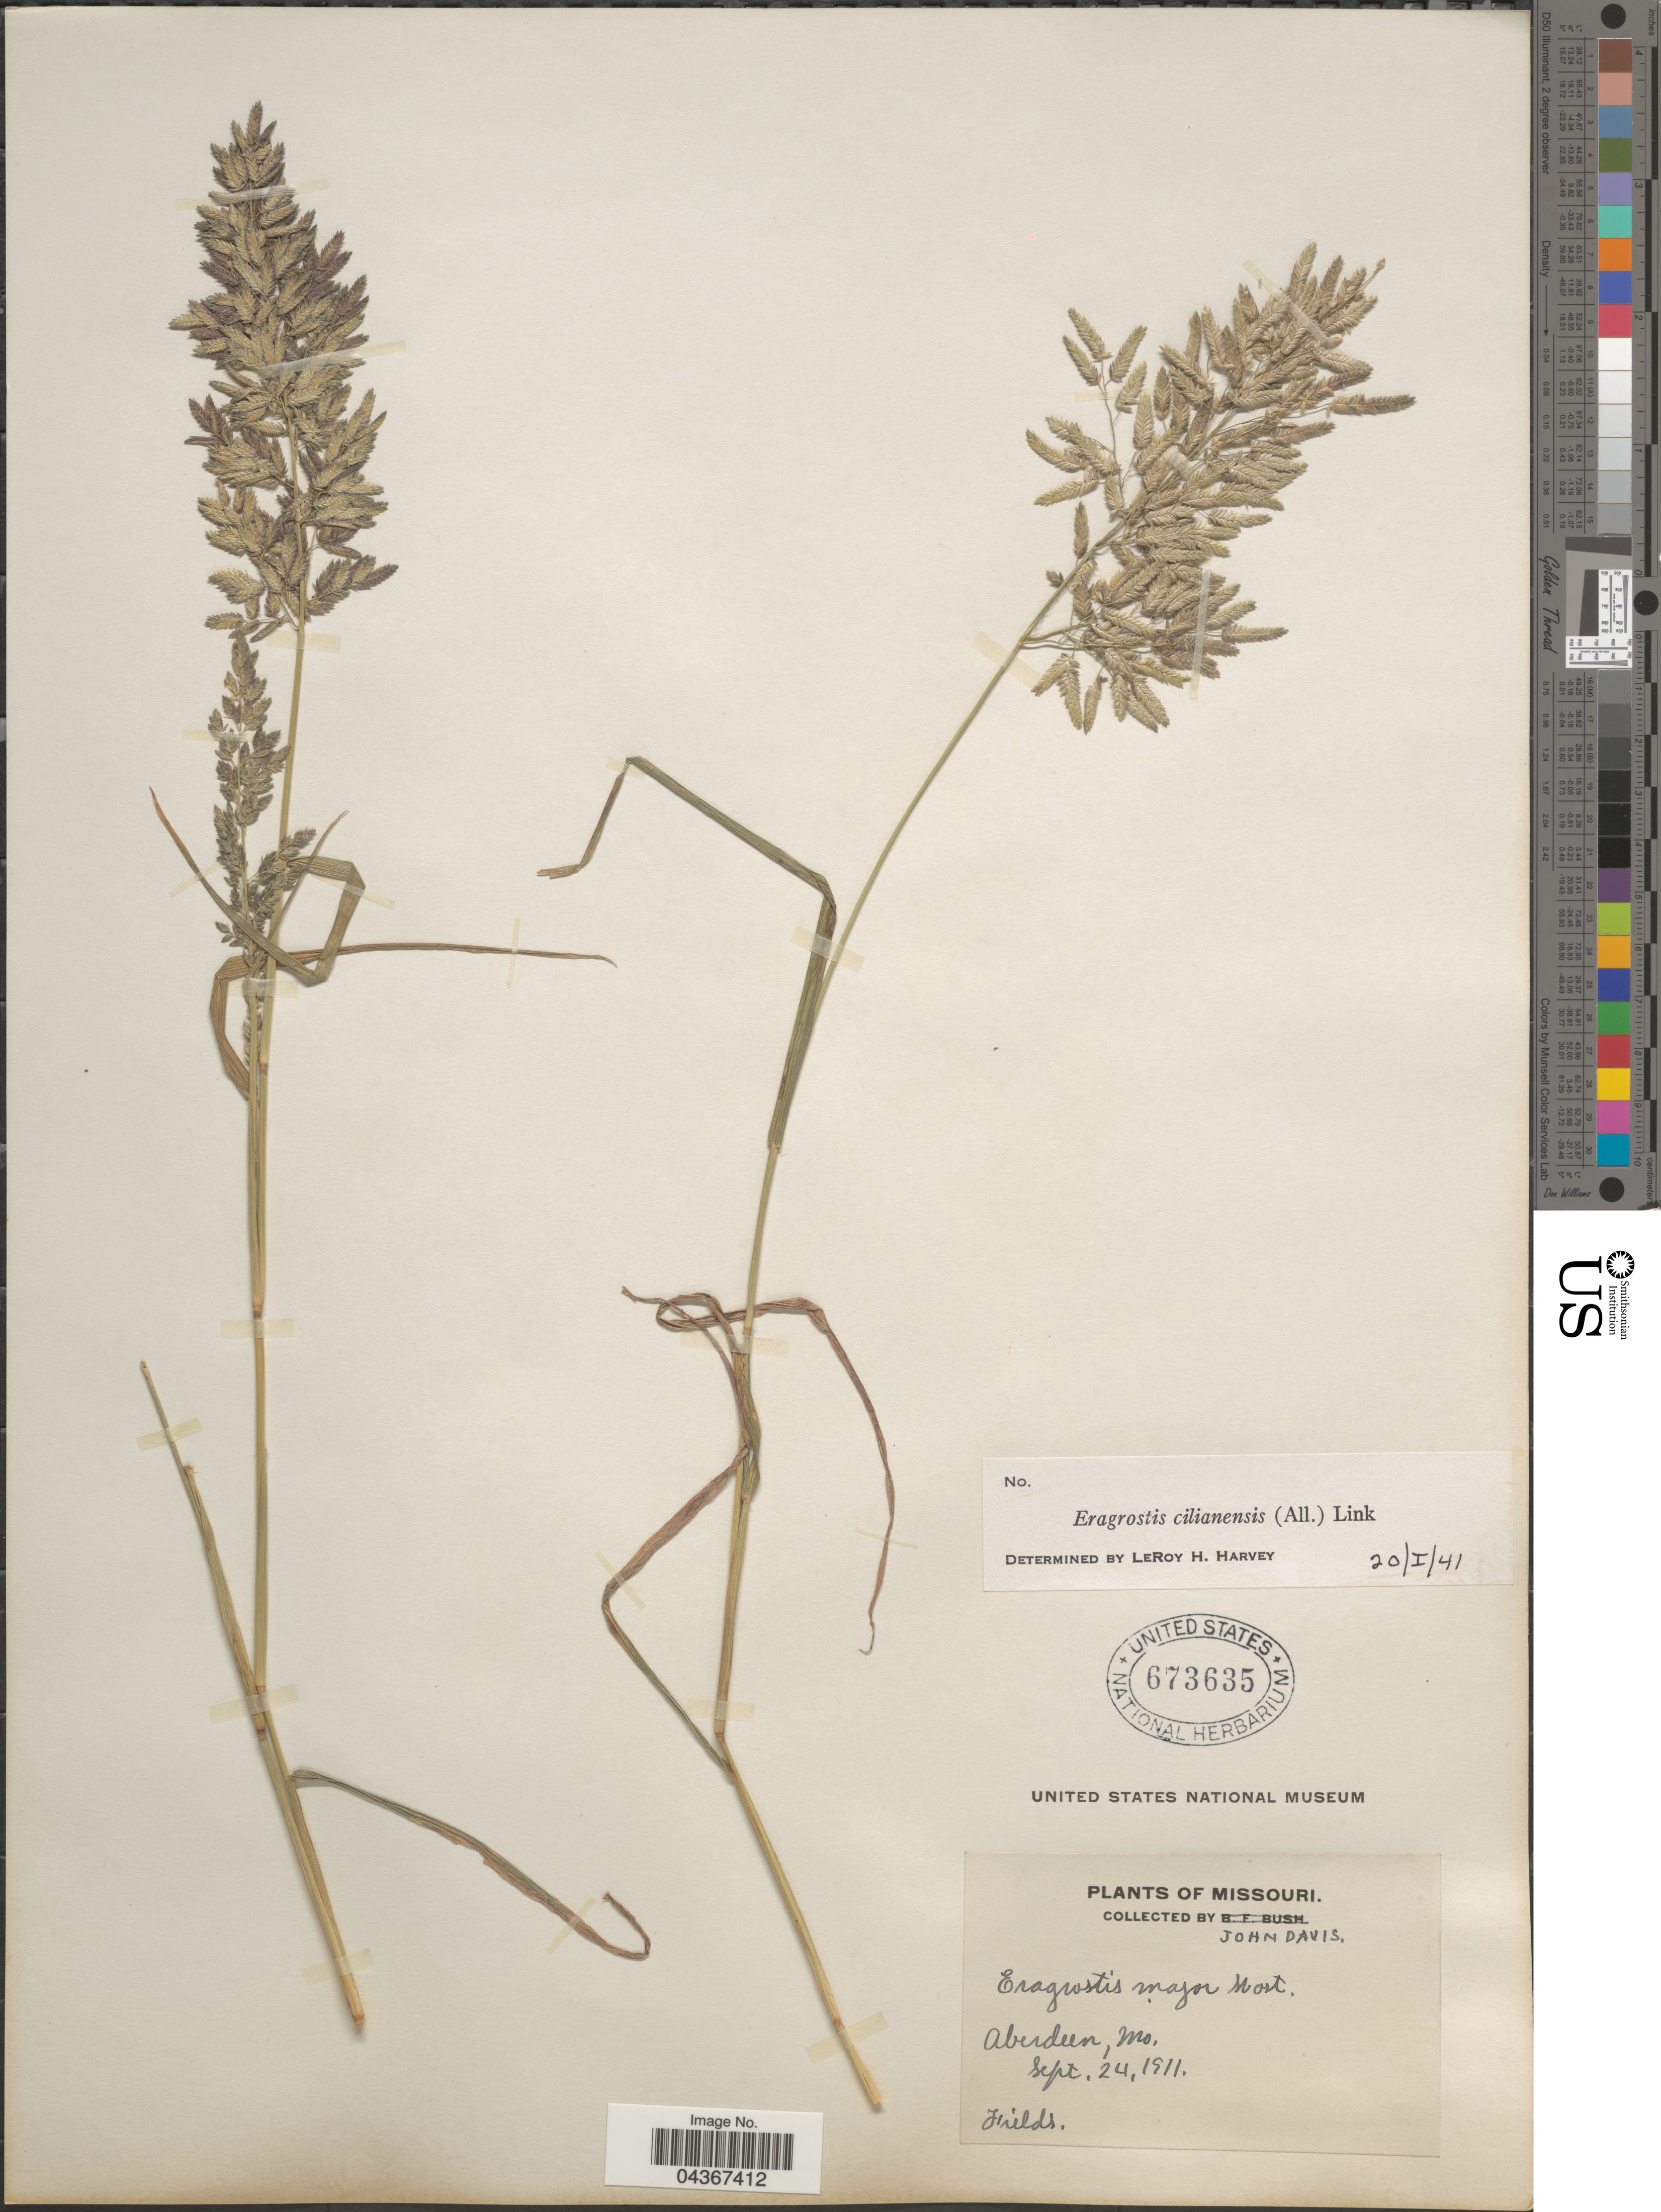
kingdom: Plantae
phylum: Tracheophyta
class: Liliopsida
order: Poales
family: Poaceae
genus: Eragrostis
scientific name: Eragrostis cilianensis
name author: (Bellardi) Vignolo ex Janch.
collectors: J. Davis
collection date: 1911-09-24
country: United States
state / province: Missouri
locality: Aberdeen.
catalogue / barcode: US 673635